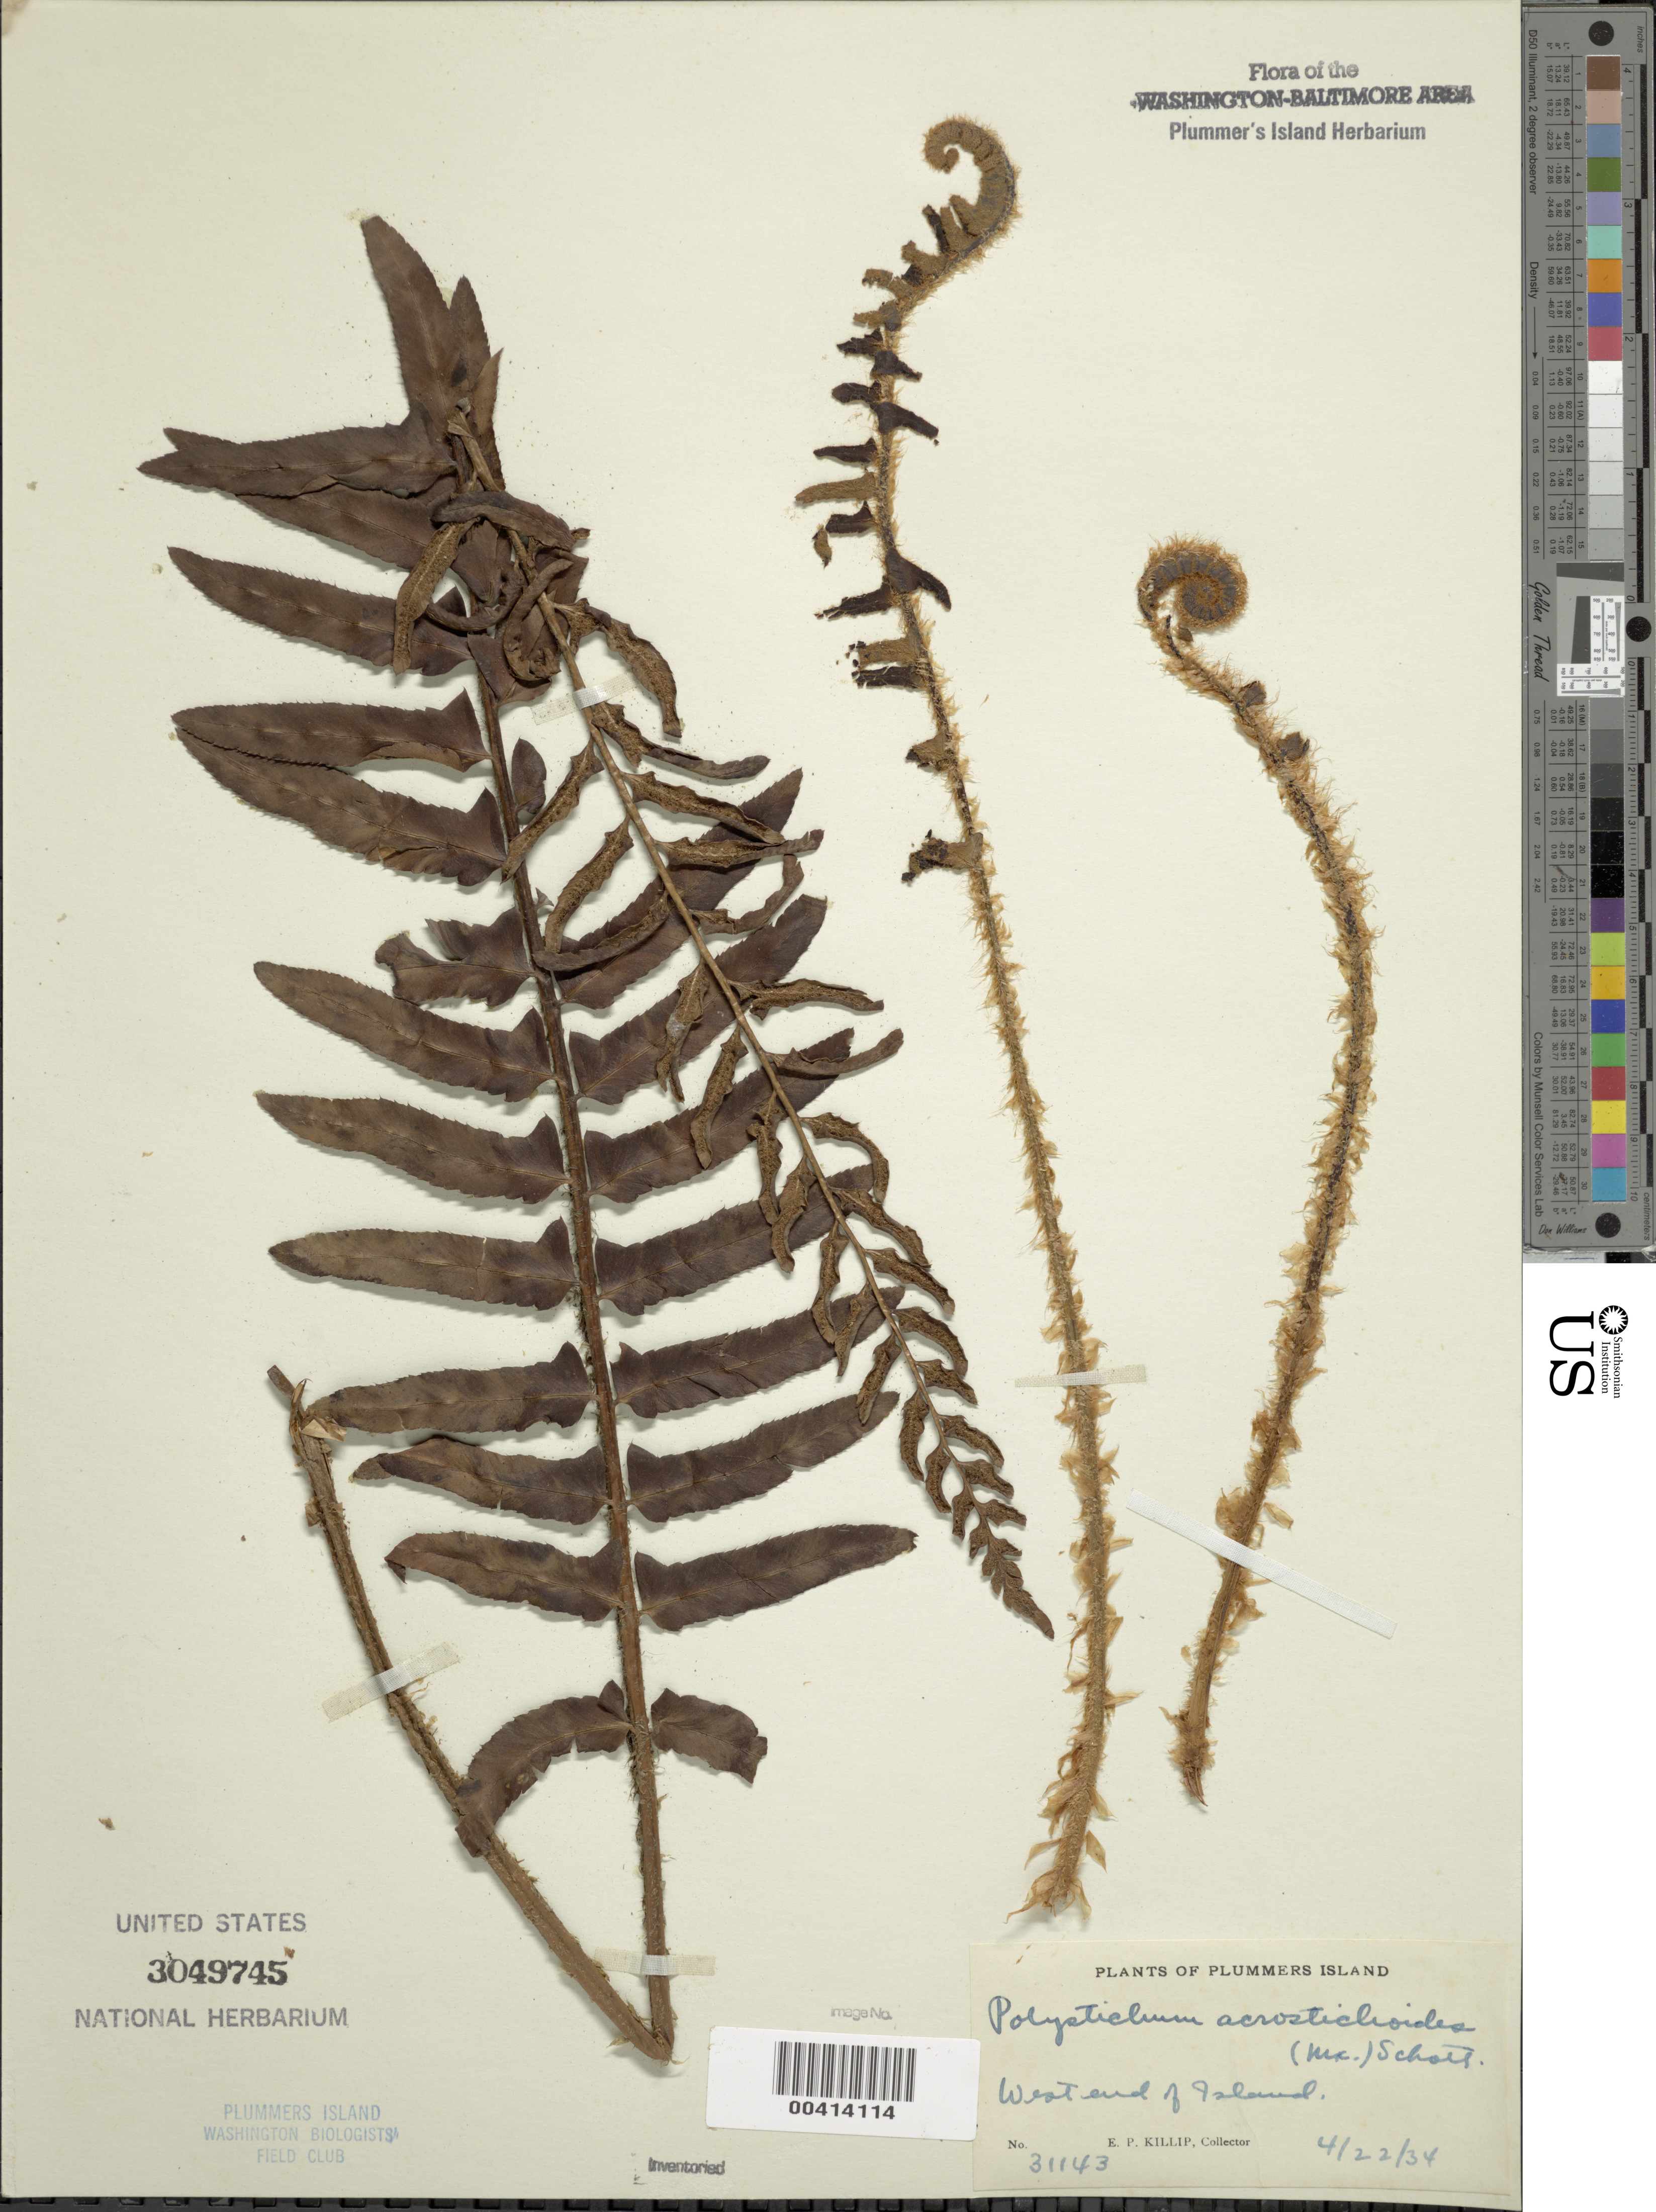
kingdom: Plantae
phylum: Tracheophyta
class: Polypodiopsida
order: Polypodiales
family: Dryopteridaceae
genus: Polystichum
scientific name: Polystichum acrostichoides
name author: (Michx.) Schott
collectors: E. P. Killip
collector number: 31143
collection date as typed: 22 --- 1932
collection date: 1932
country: United States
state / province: Maryland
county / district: Montgomery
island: Plummers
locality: Plummer's Island; west end C. & O. Canal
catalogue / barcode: US 3049745